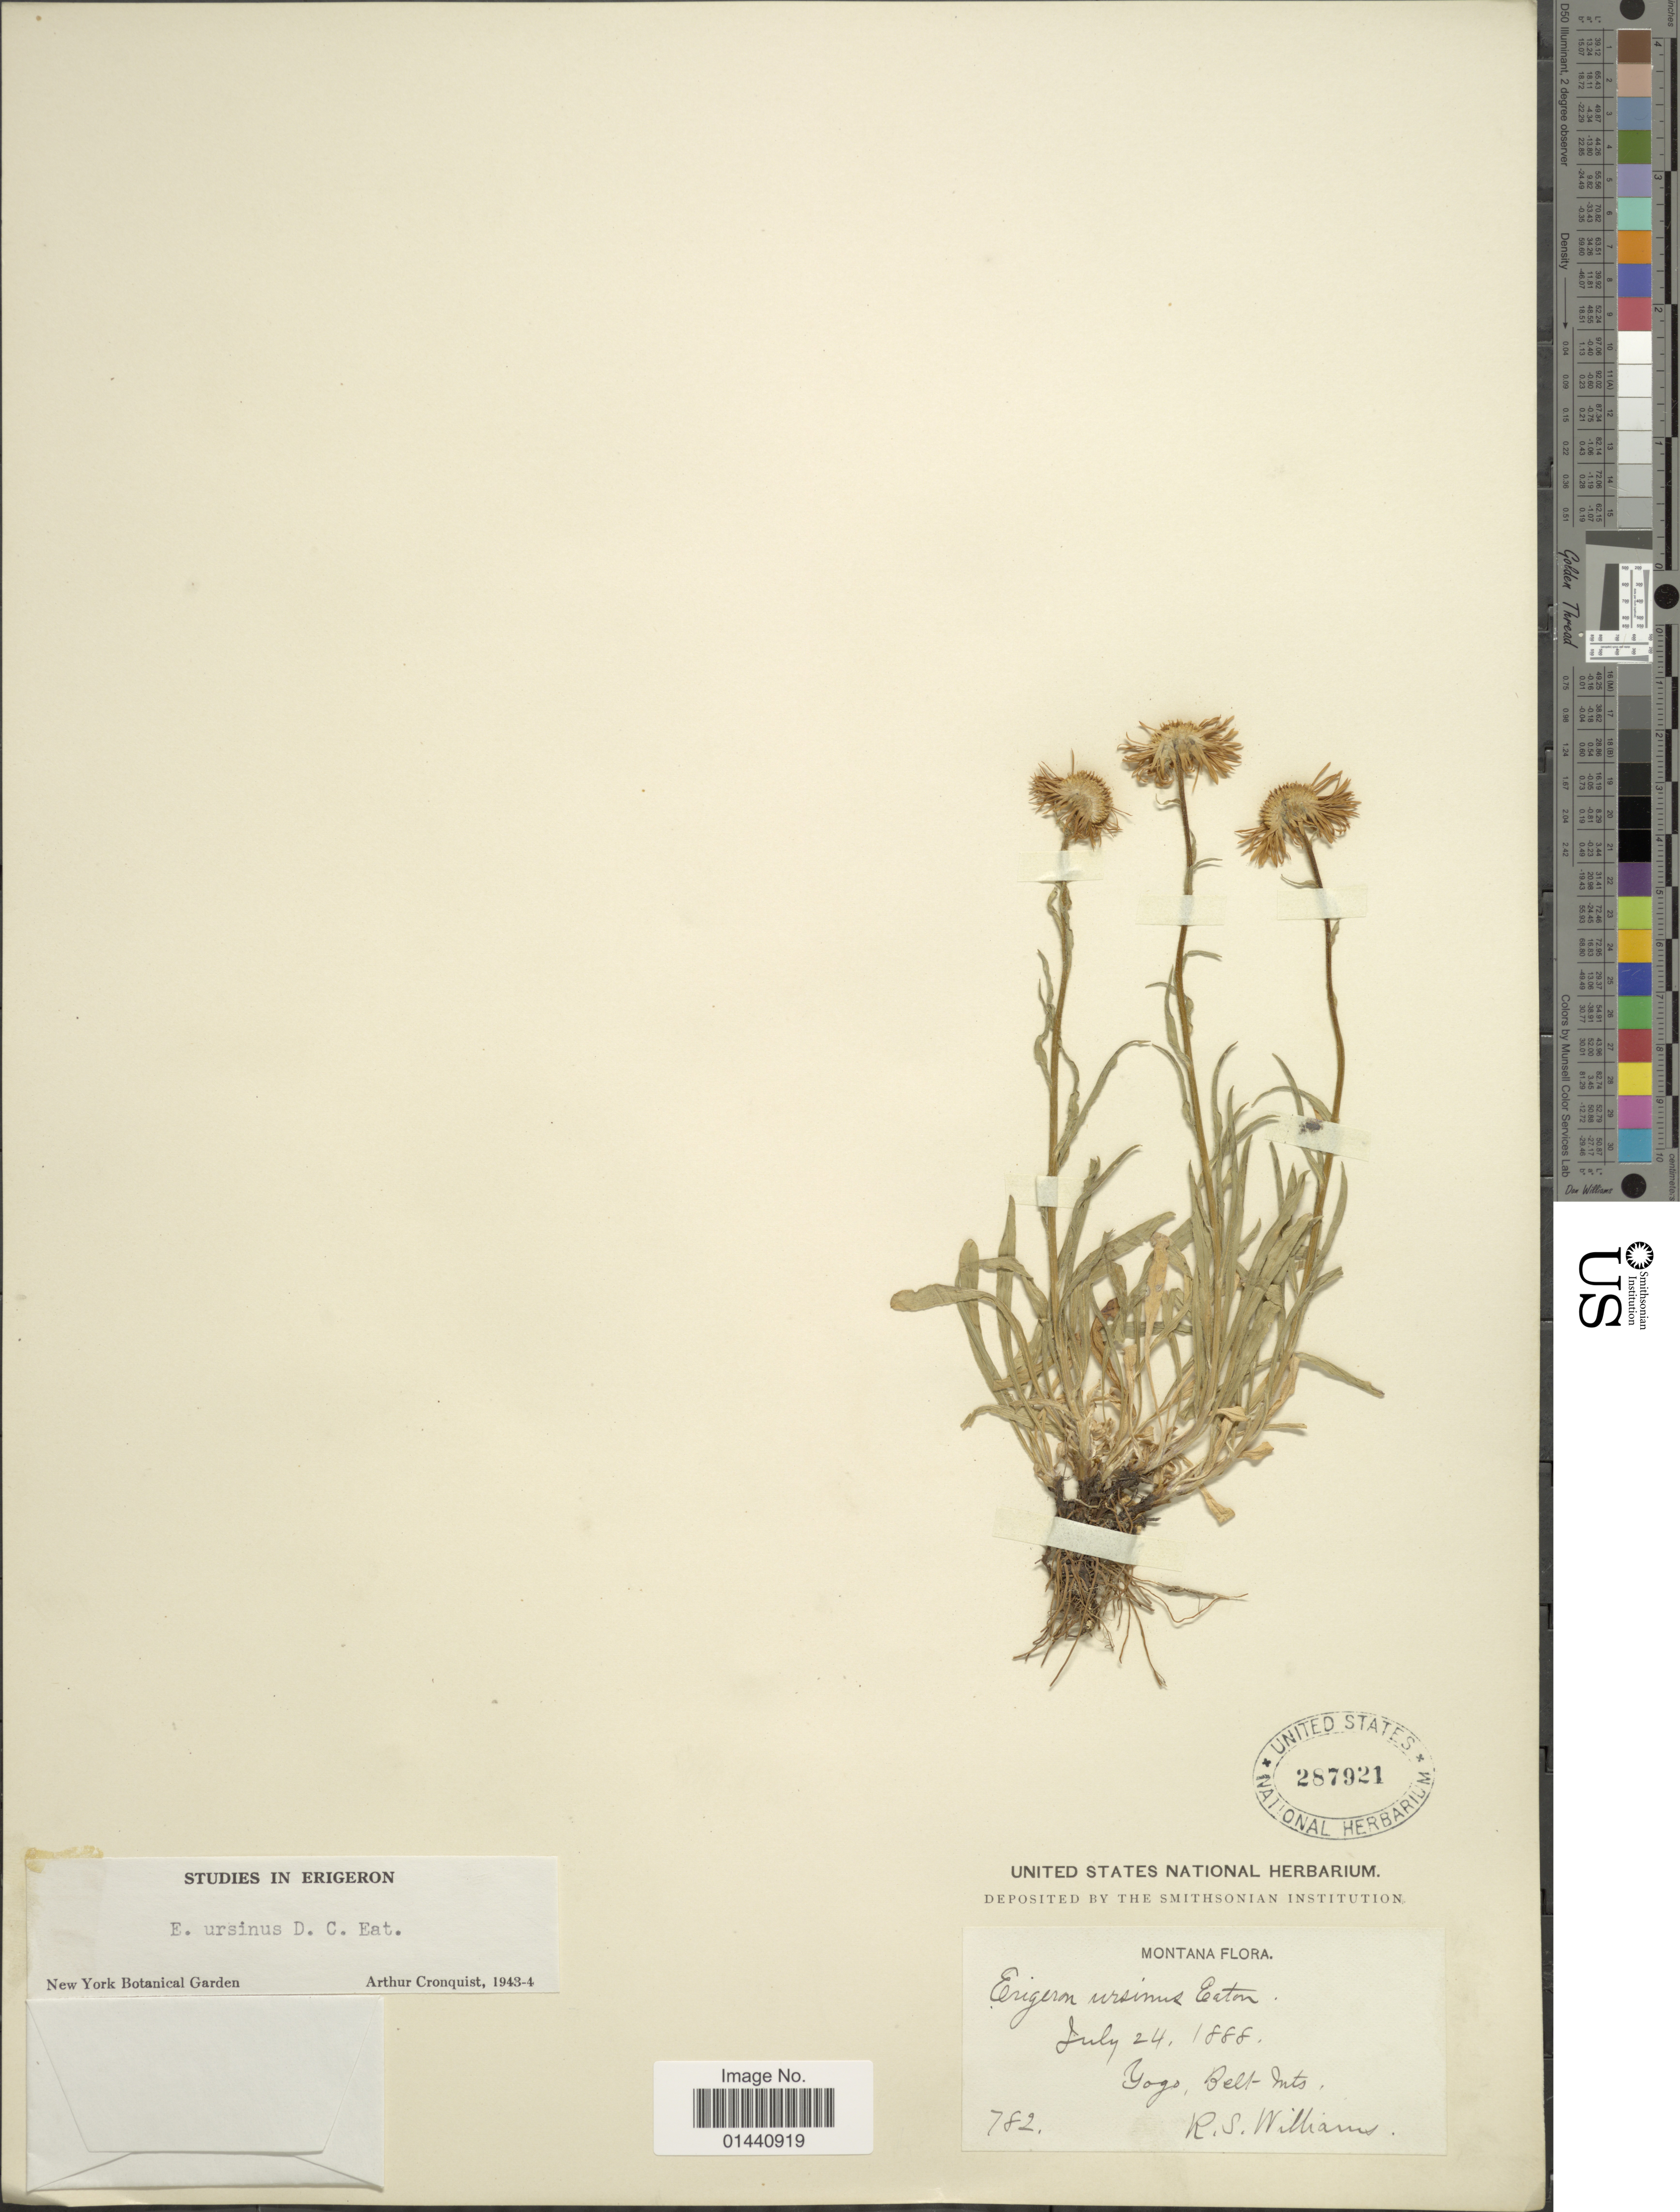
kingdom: Plantae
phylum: Tracheophyta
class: Magnoliopsida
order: Asterales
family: Asteraceae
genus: Erigeron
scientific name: Erigeron ursinus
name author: D.C. Eaton in C. King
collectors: R. S. Williams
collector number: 782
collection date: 1888-07-24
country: United States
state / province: Montana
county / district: Judith Basin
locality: Yogo, Belt Mtns.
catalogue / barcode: US 287921